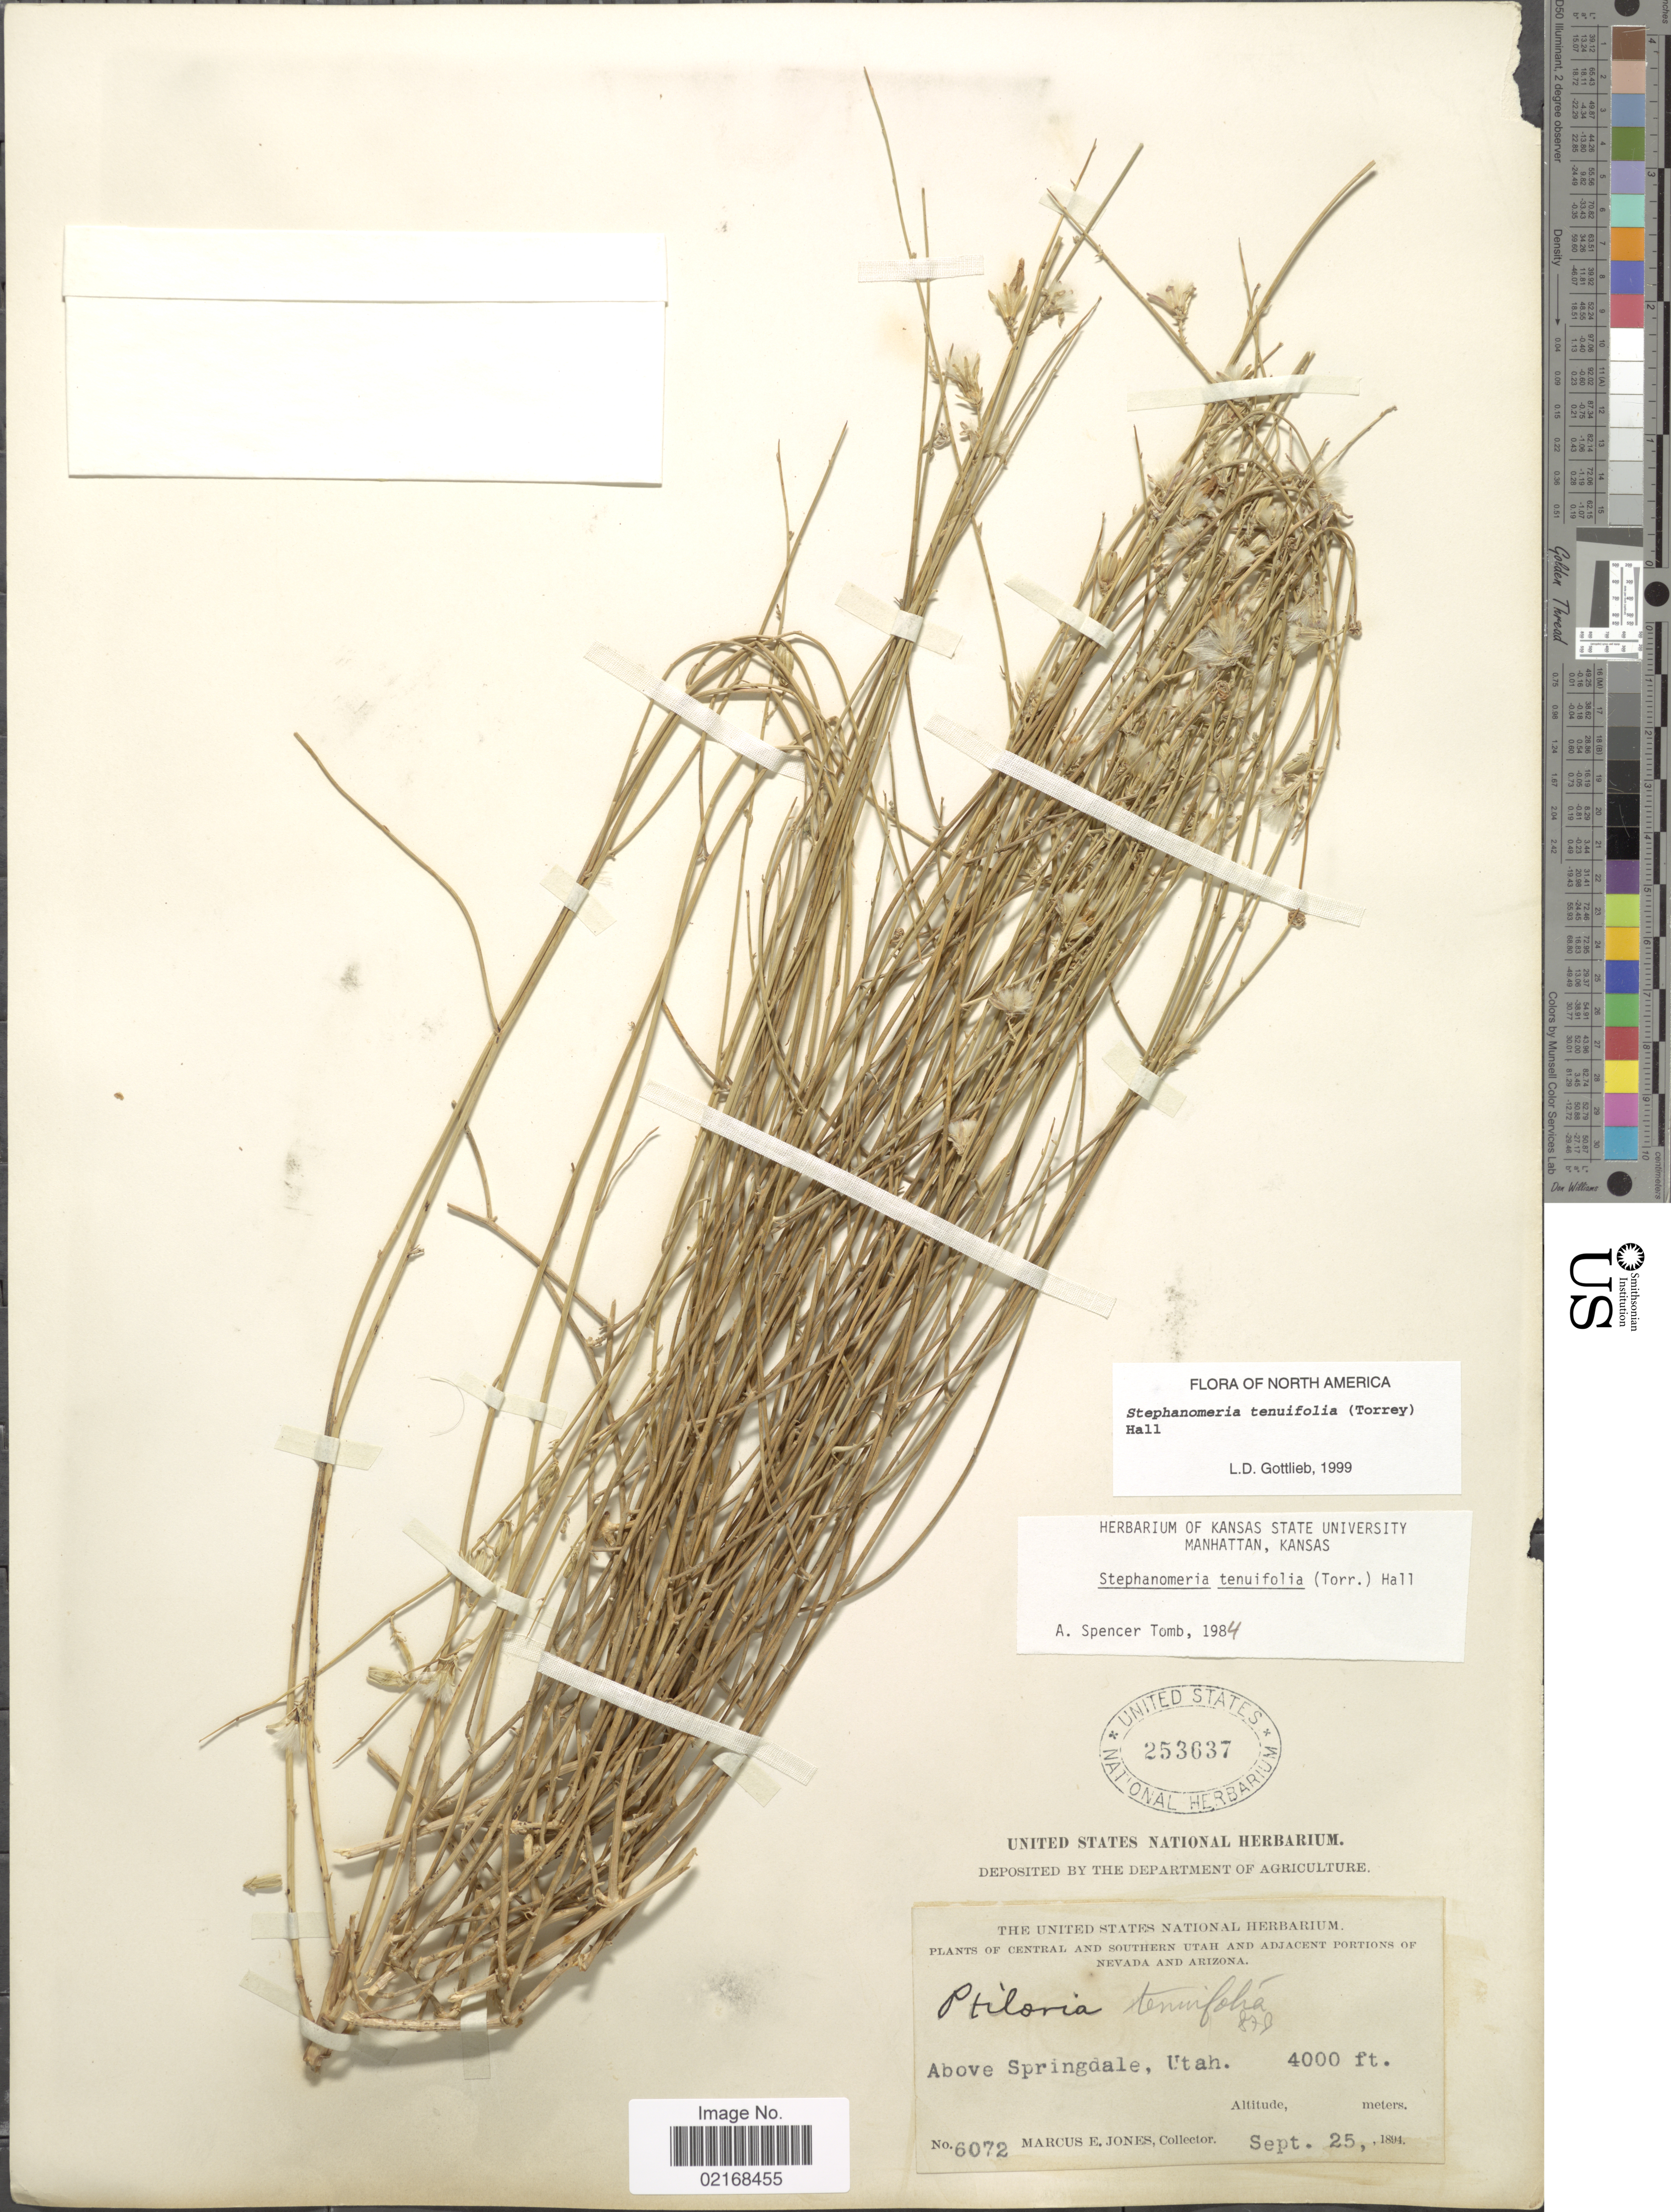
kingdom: Plantae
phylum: Tracheophyta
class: Magnoliopsida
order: Asterales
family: Asteraceae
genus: Stephanomeria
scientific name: Stephanomeria tenuifolia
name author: (Torr.) H.M. Hall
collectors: M. E. Jones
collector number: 6072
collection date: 1894-09-25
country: United States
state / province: Utah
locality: Above Springdale, Utah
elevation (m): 1219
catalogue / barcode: US 253637